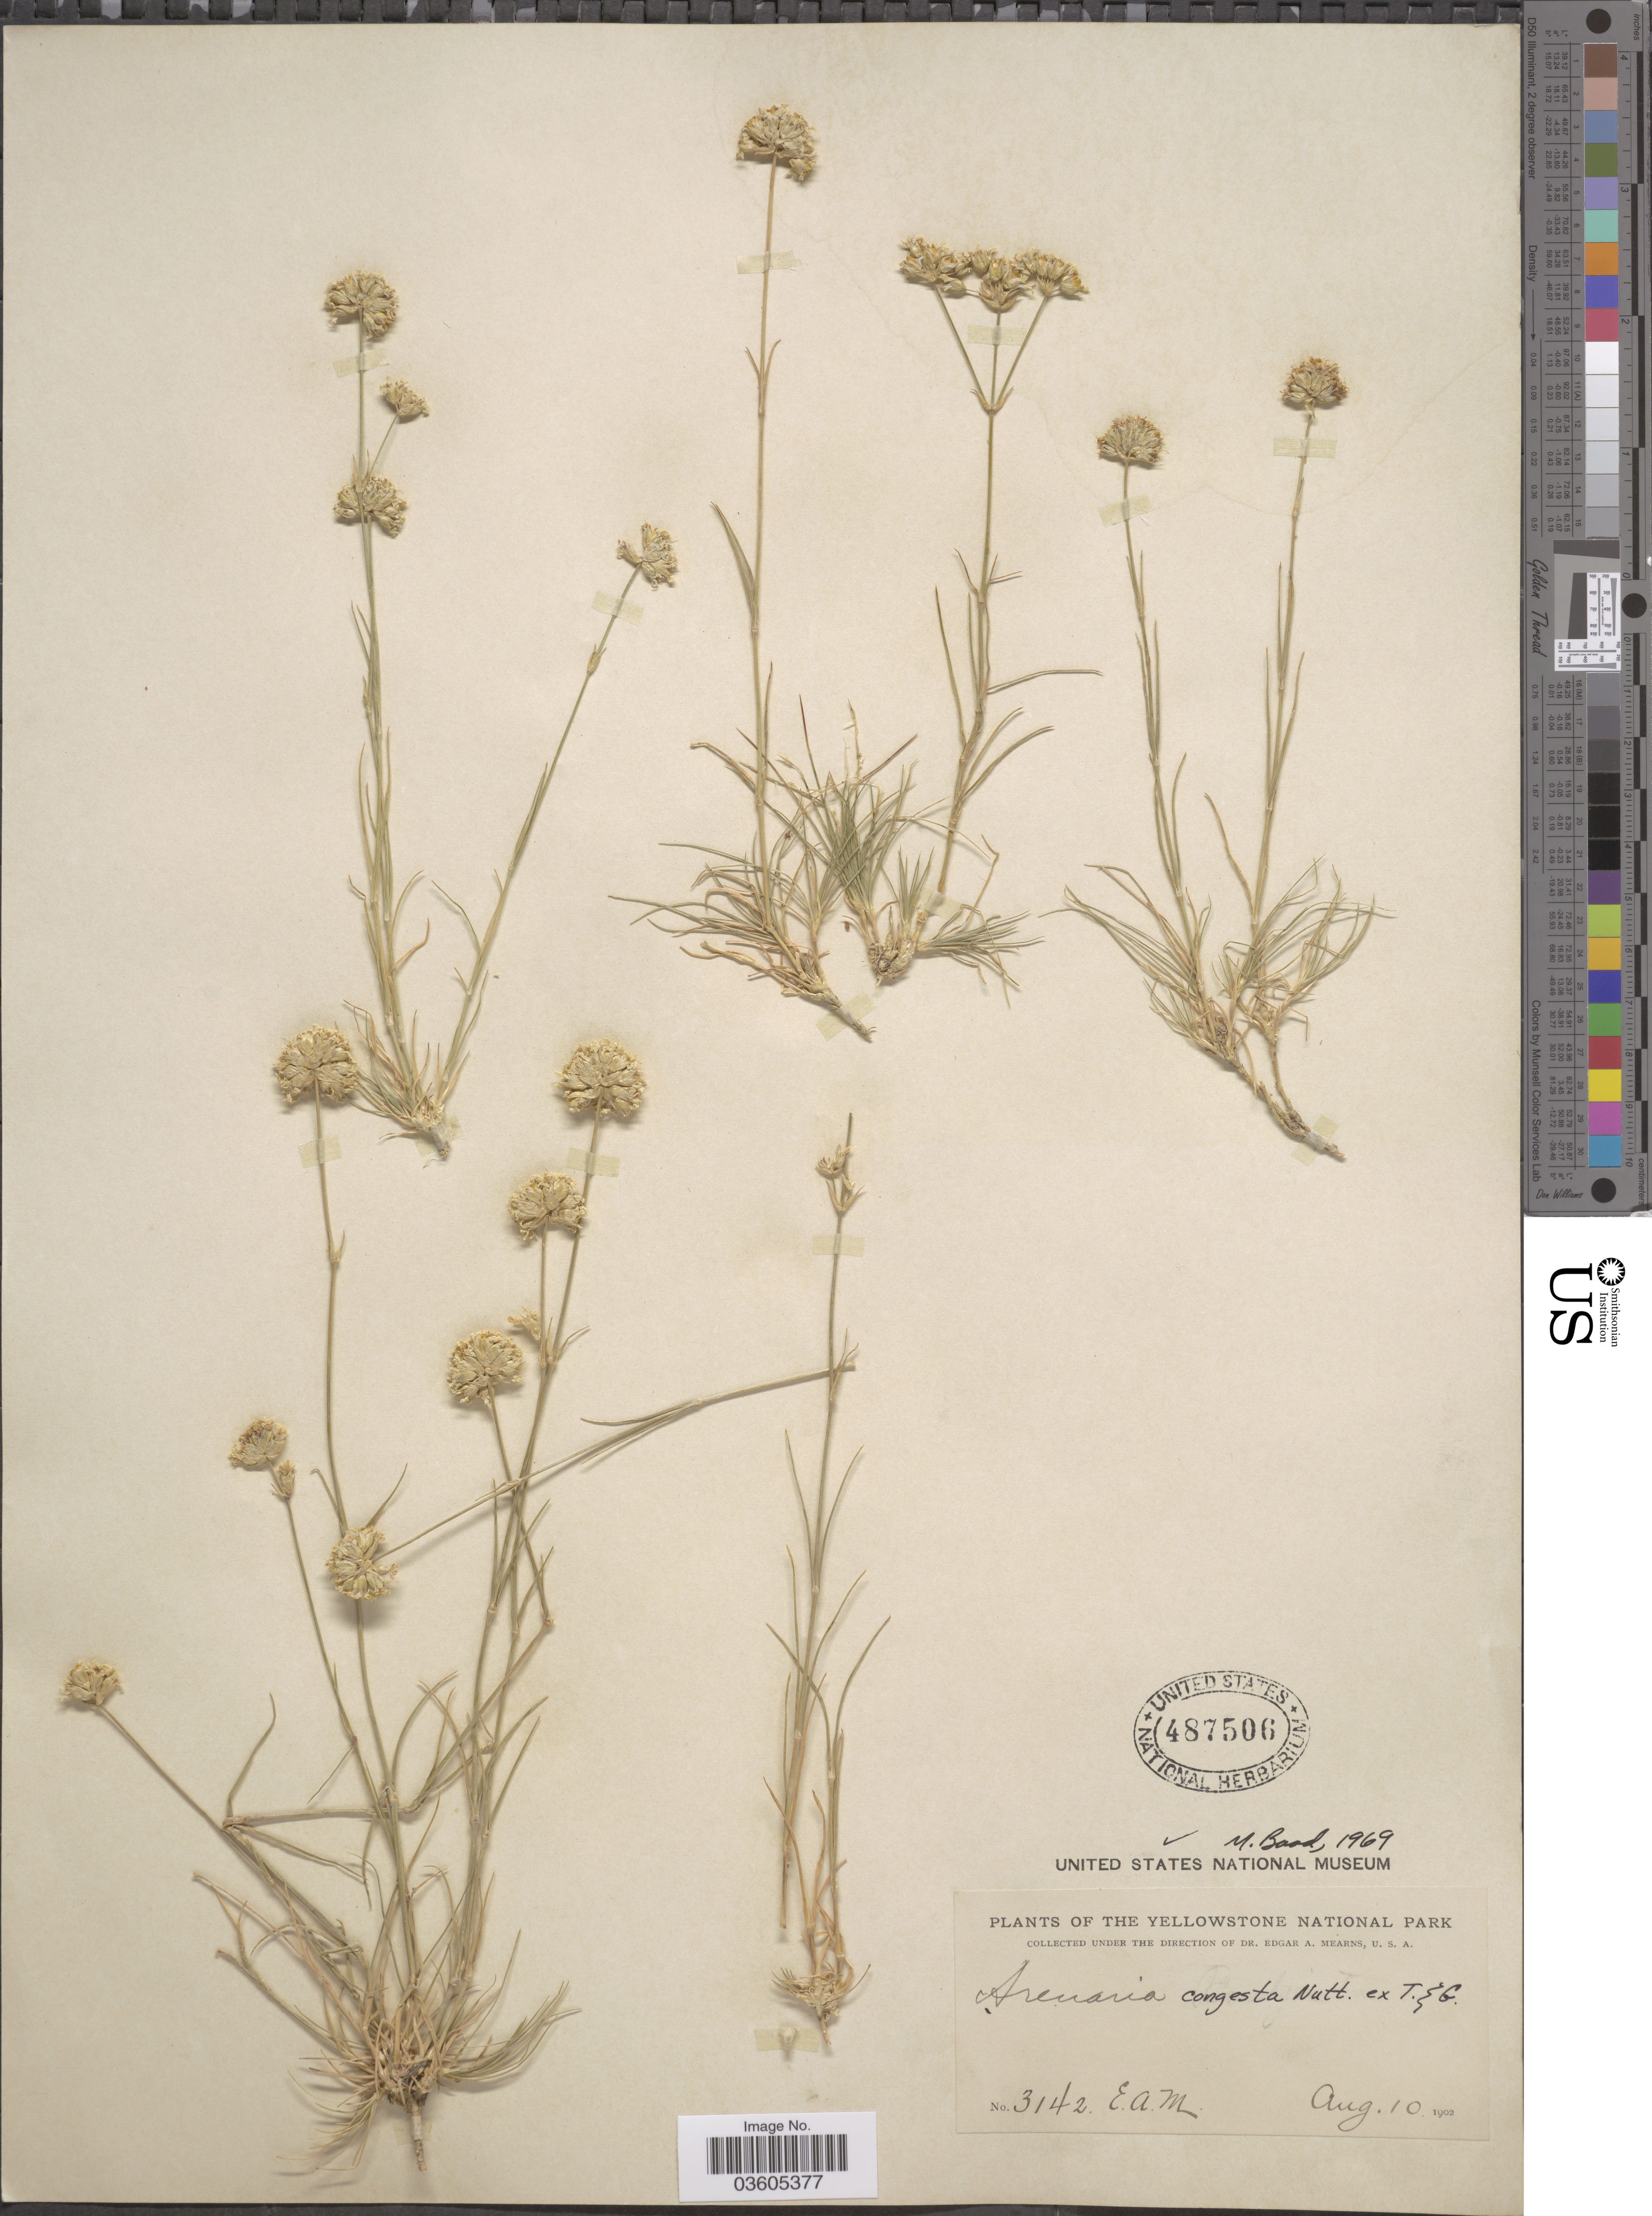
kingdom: Plantae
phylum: Tracheophyta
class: Magnoliopsida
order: Caryophyllales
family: Caryophyllaceae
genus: Eremogone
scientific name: Eremogone congesta var. congesta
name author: (Nutt.) Ikonn.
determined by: Strong, Mark T., (BOT), Smithsonian Institution - National Museum of Natural History (UNITED STATES)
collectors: E. A. Mearns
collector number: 3142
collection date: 1902-08-10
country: United States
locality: Yellowstone National Park.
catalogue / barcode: US 487506